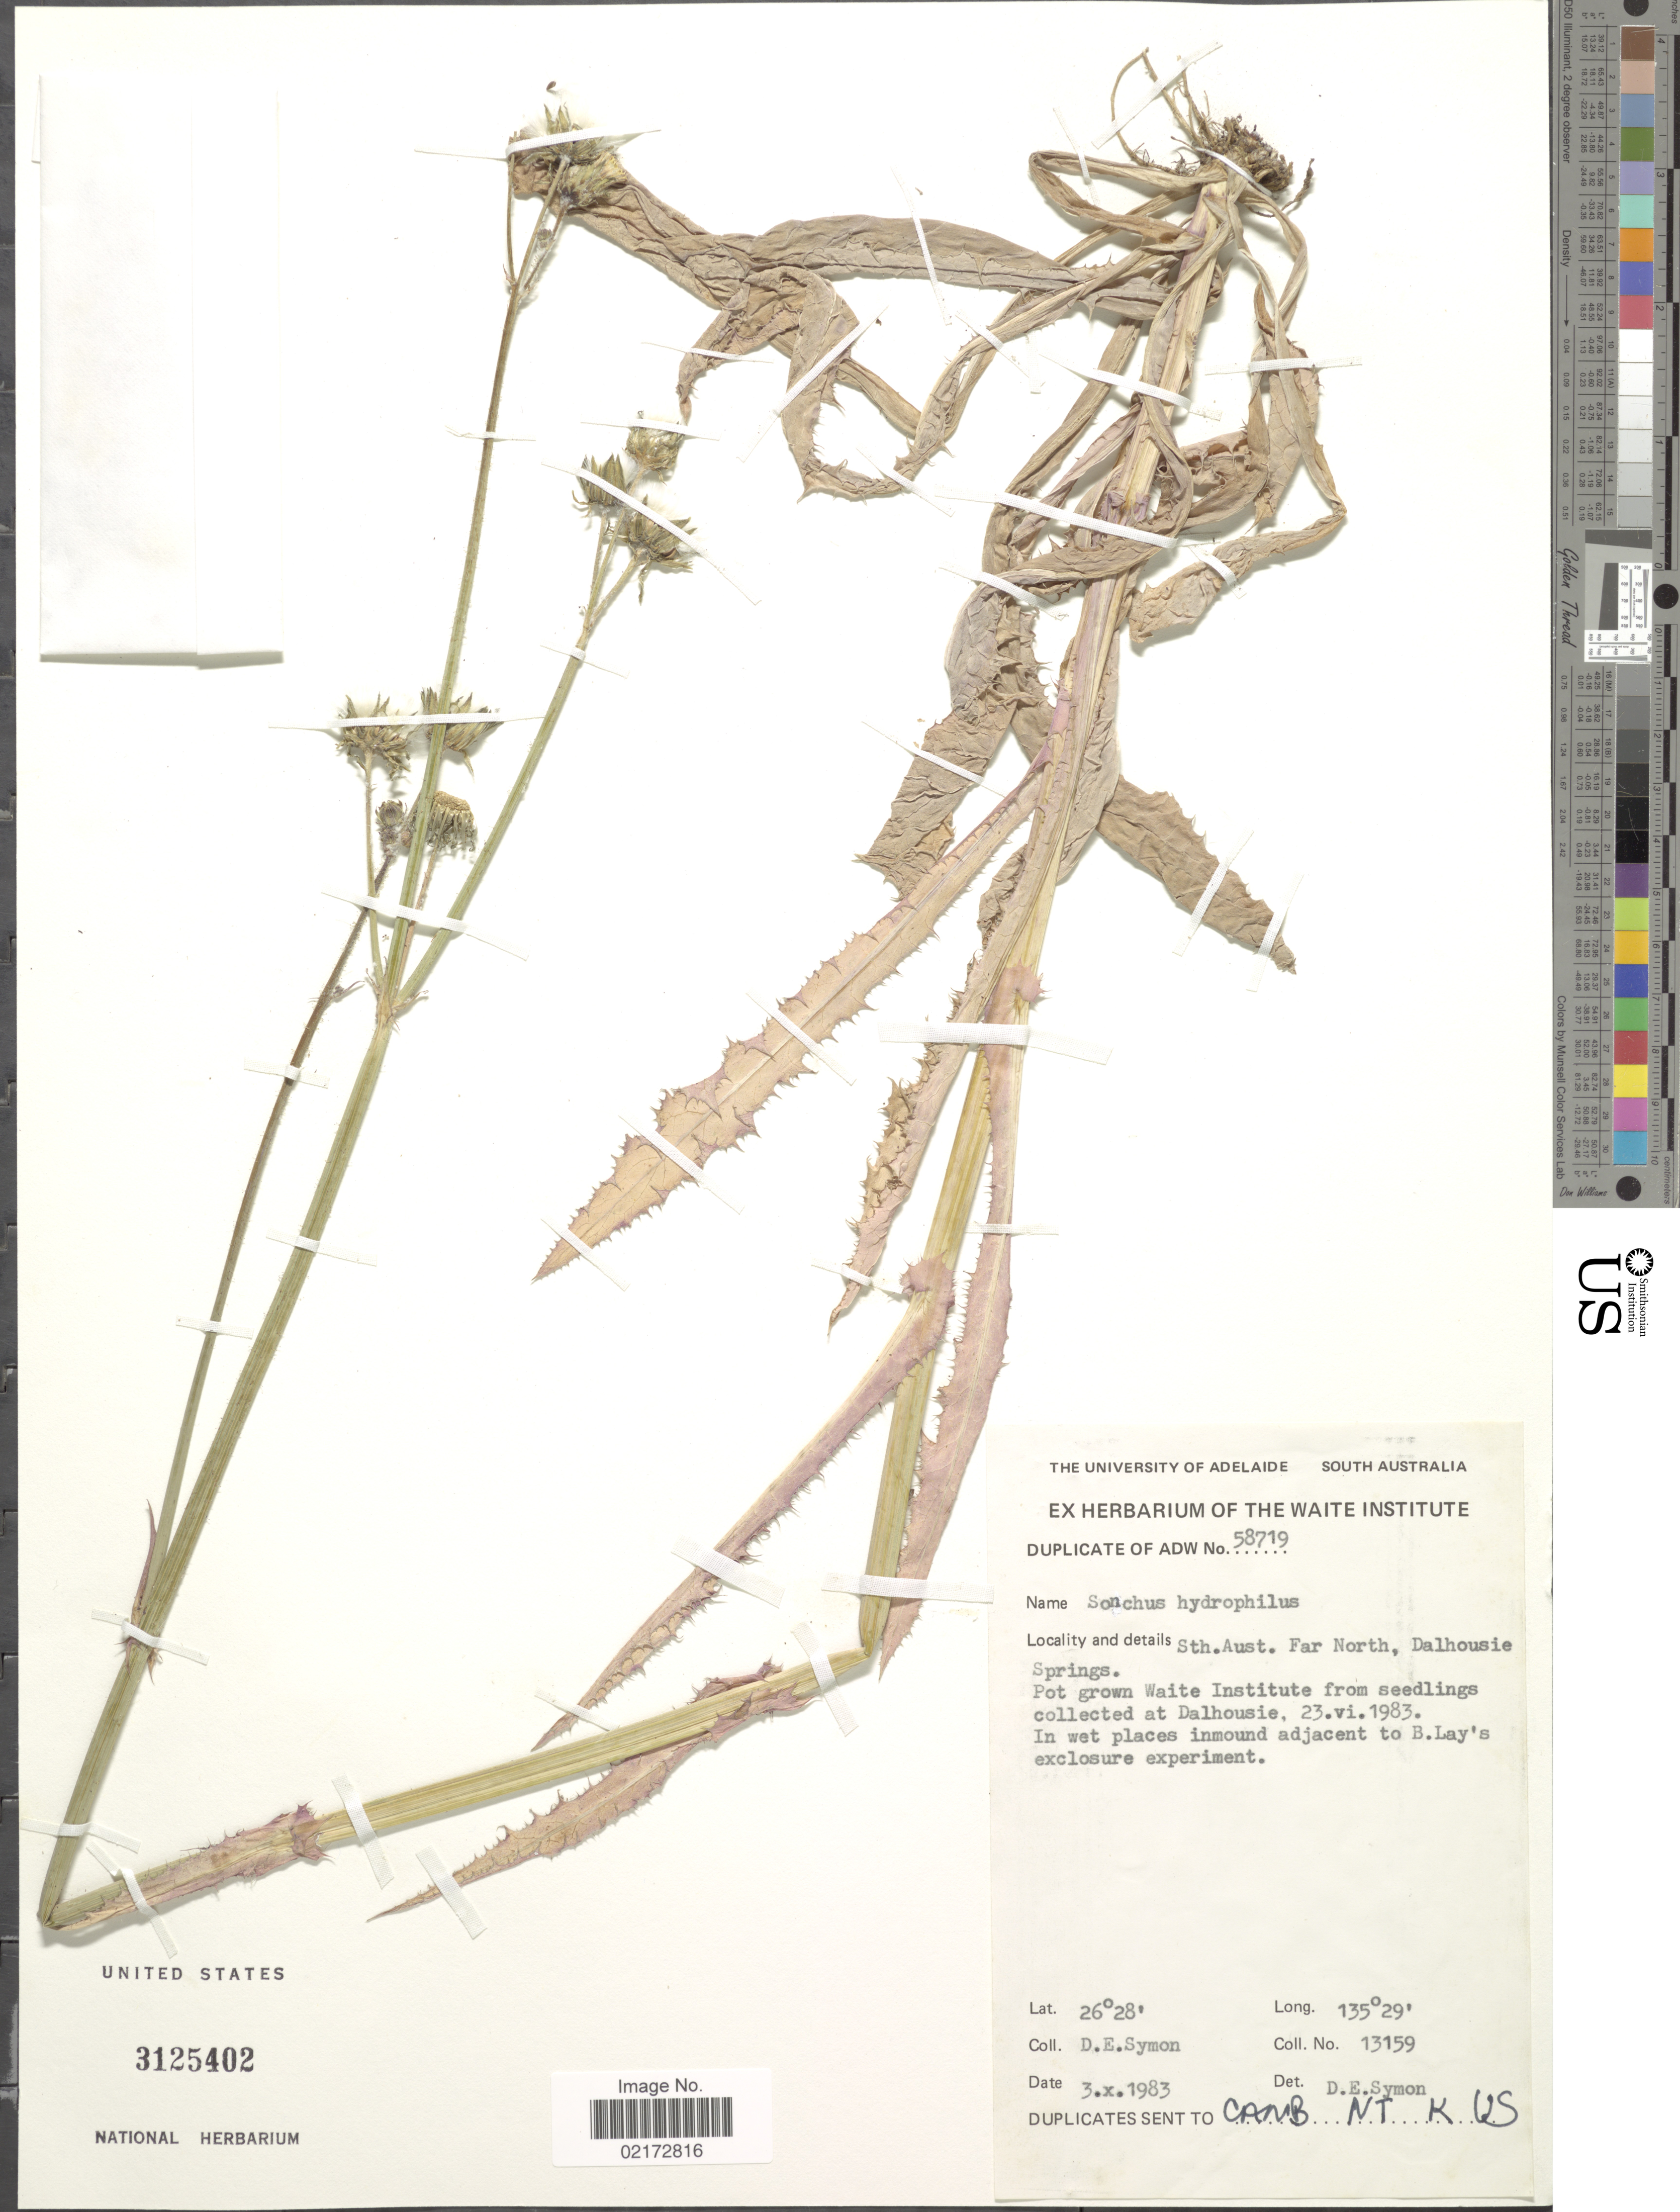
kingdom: Plantae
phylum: Tracheophyta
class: Magnoliopsida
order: Asterales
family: Asteraceae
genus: Sonchus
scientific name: Sonchus hydrophilus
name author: Boulos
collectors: D. Symon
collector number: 13159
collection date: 1983-10-03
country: Australia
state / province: South Australia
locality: Sth. Aust., Far North, Dalhousie Springs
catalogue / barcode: US 3125402